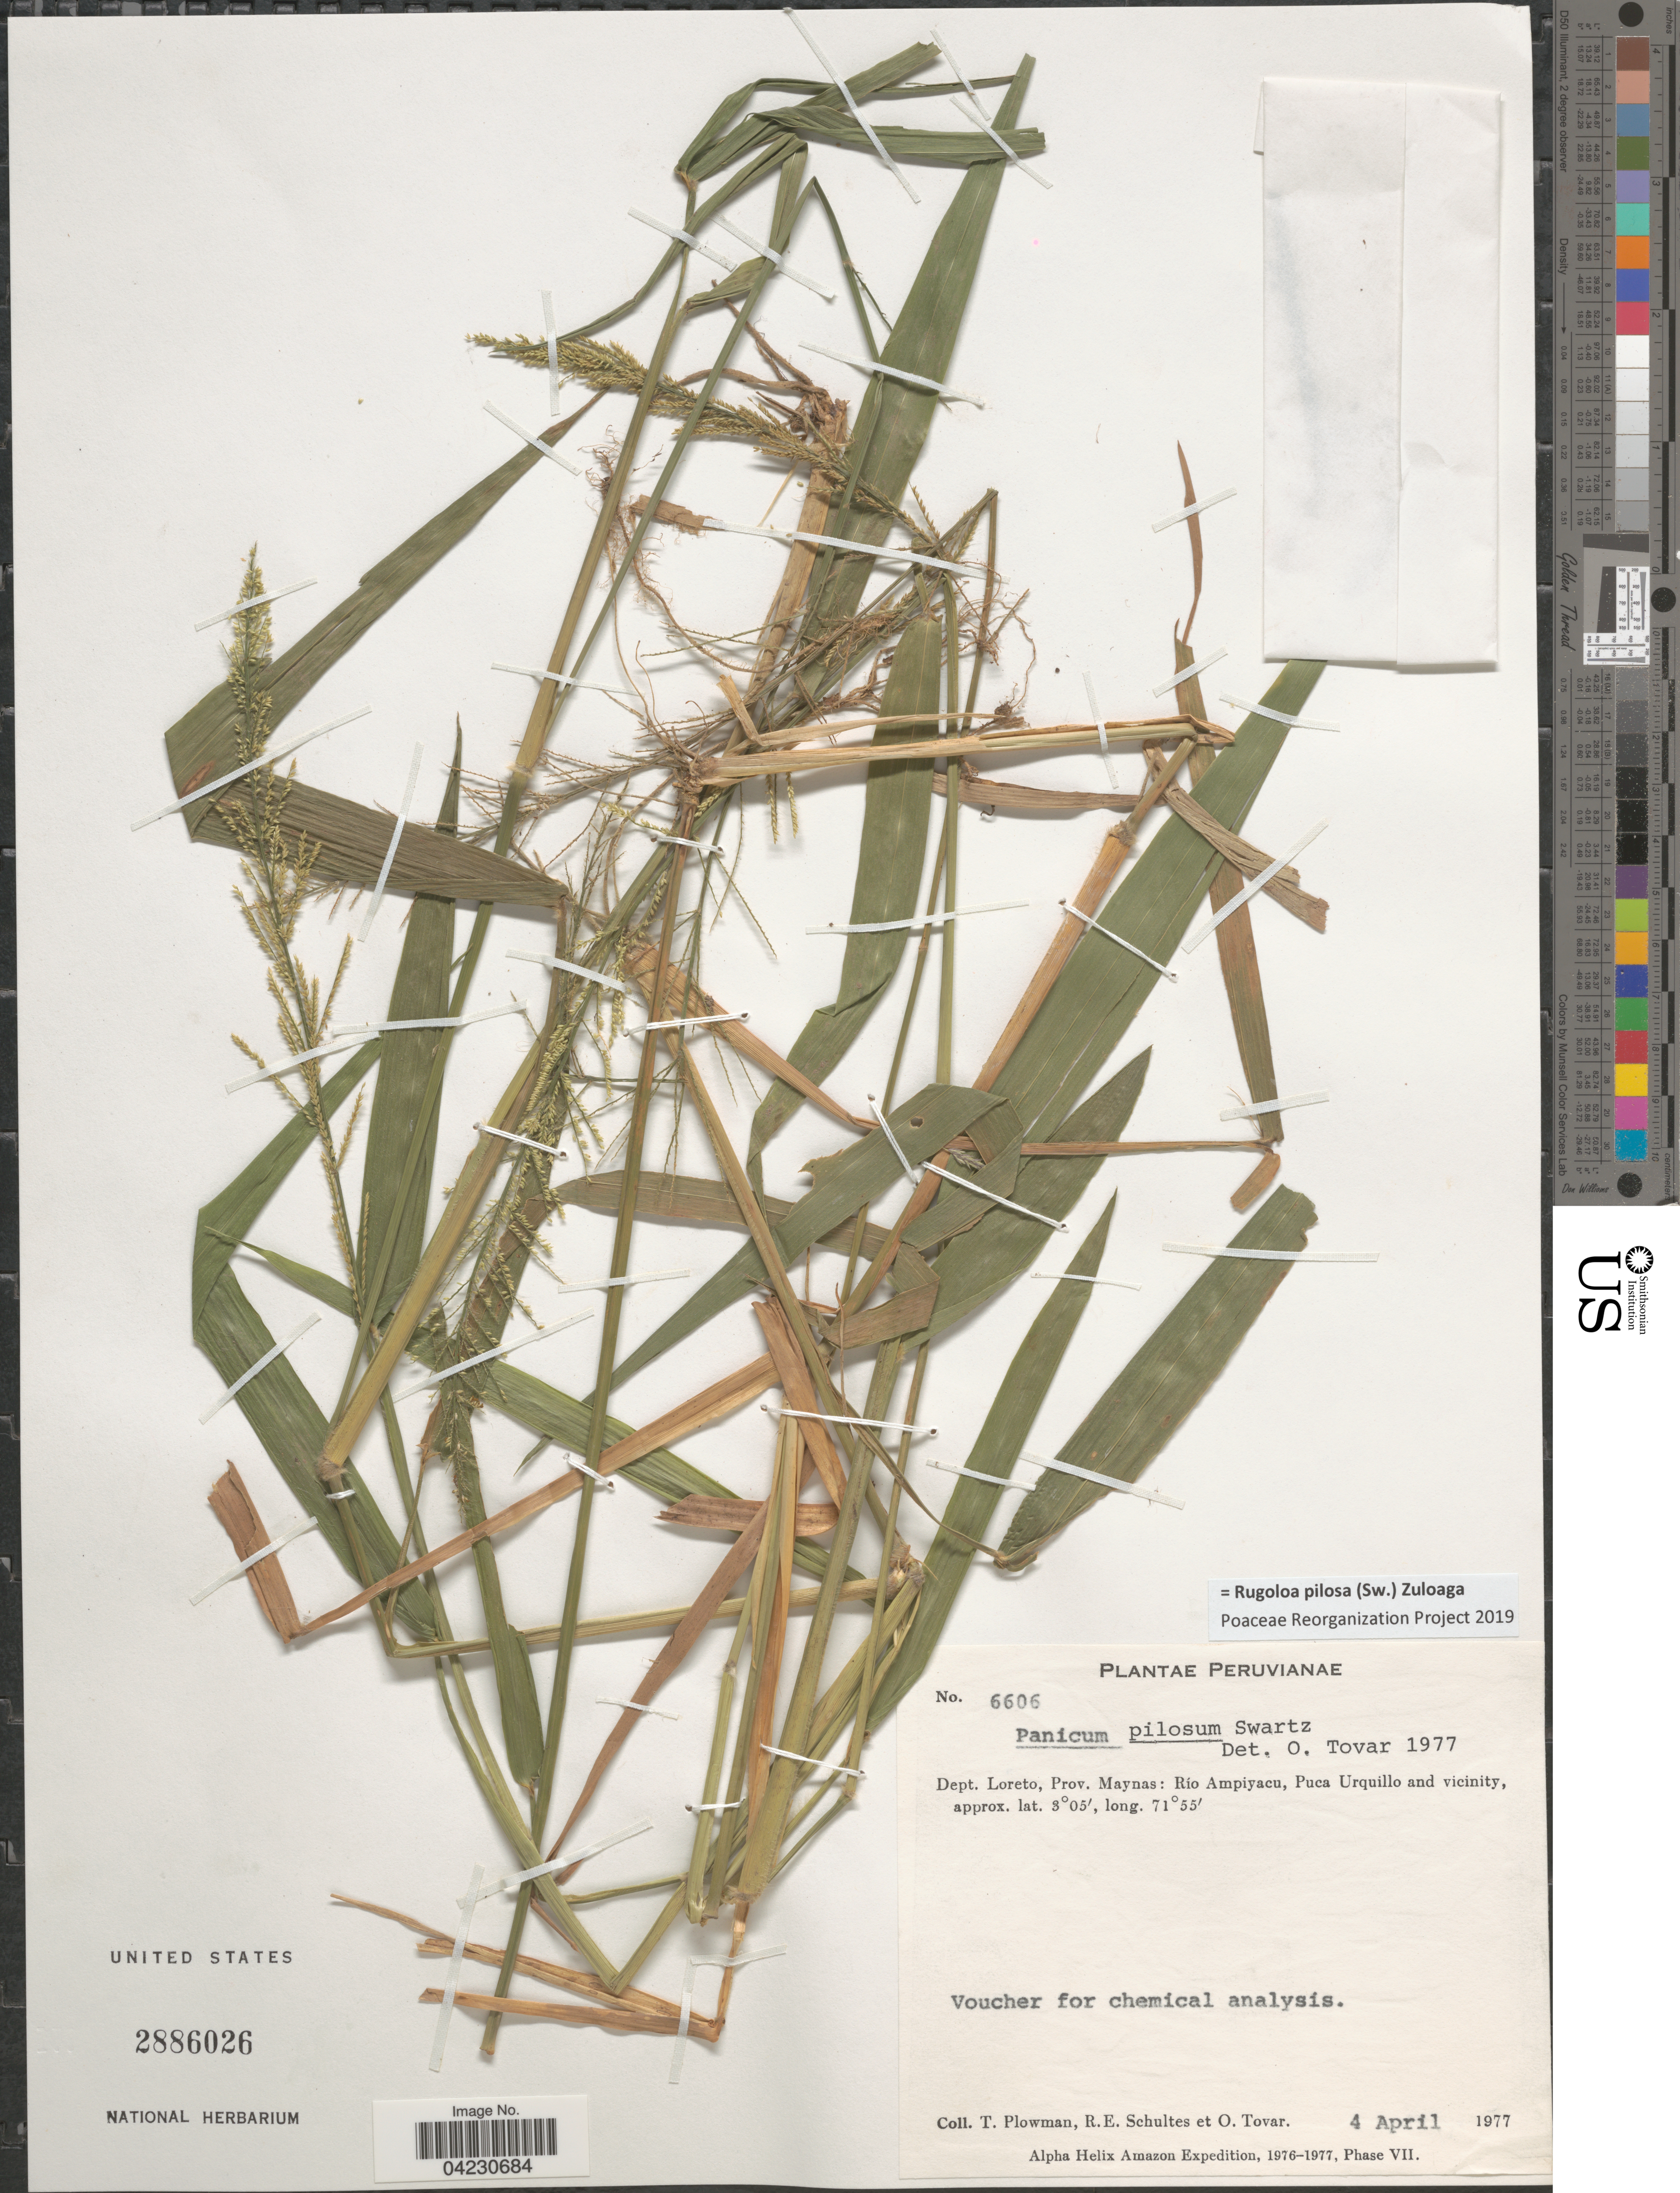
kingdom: Plantae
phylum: Tracheophyta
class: Liliopsida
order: Poales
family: Poaceae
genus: Rugoloa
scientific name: Rugoloa pilosa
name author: (Sw.) Zuloaga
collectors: T. Plowman, R. E. Schultes & Ó. Tovar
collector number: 6606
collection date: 1977-04-04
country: Peru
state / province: Loreto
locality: Peruvianae. Dept. Loreto, Prov. Maynas: Rio Ampiyacu, Puca Urquillo and vicinity. Alpha Helix Amazon Expedition, 1976-1977, Phase VII.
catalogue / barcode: US 2886026